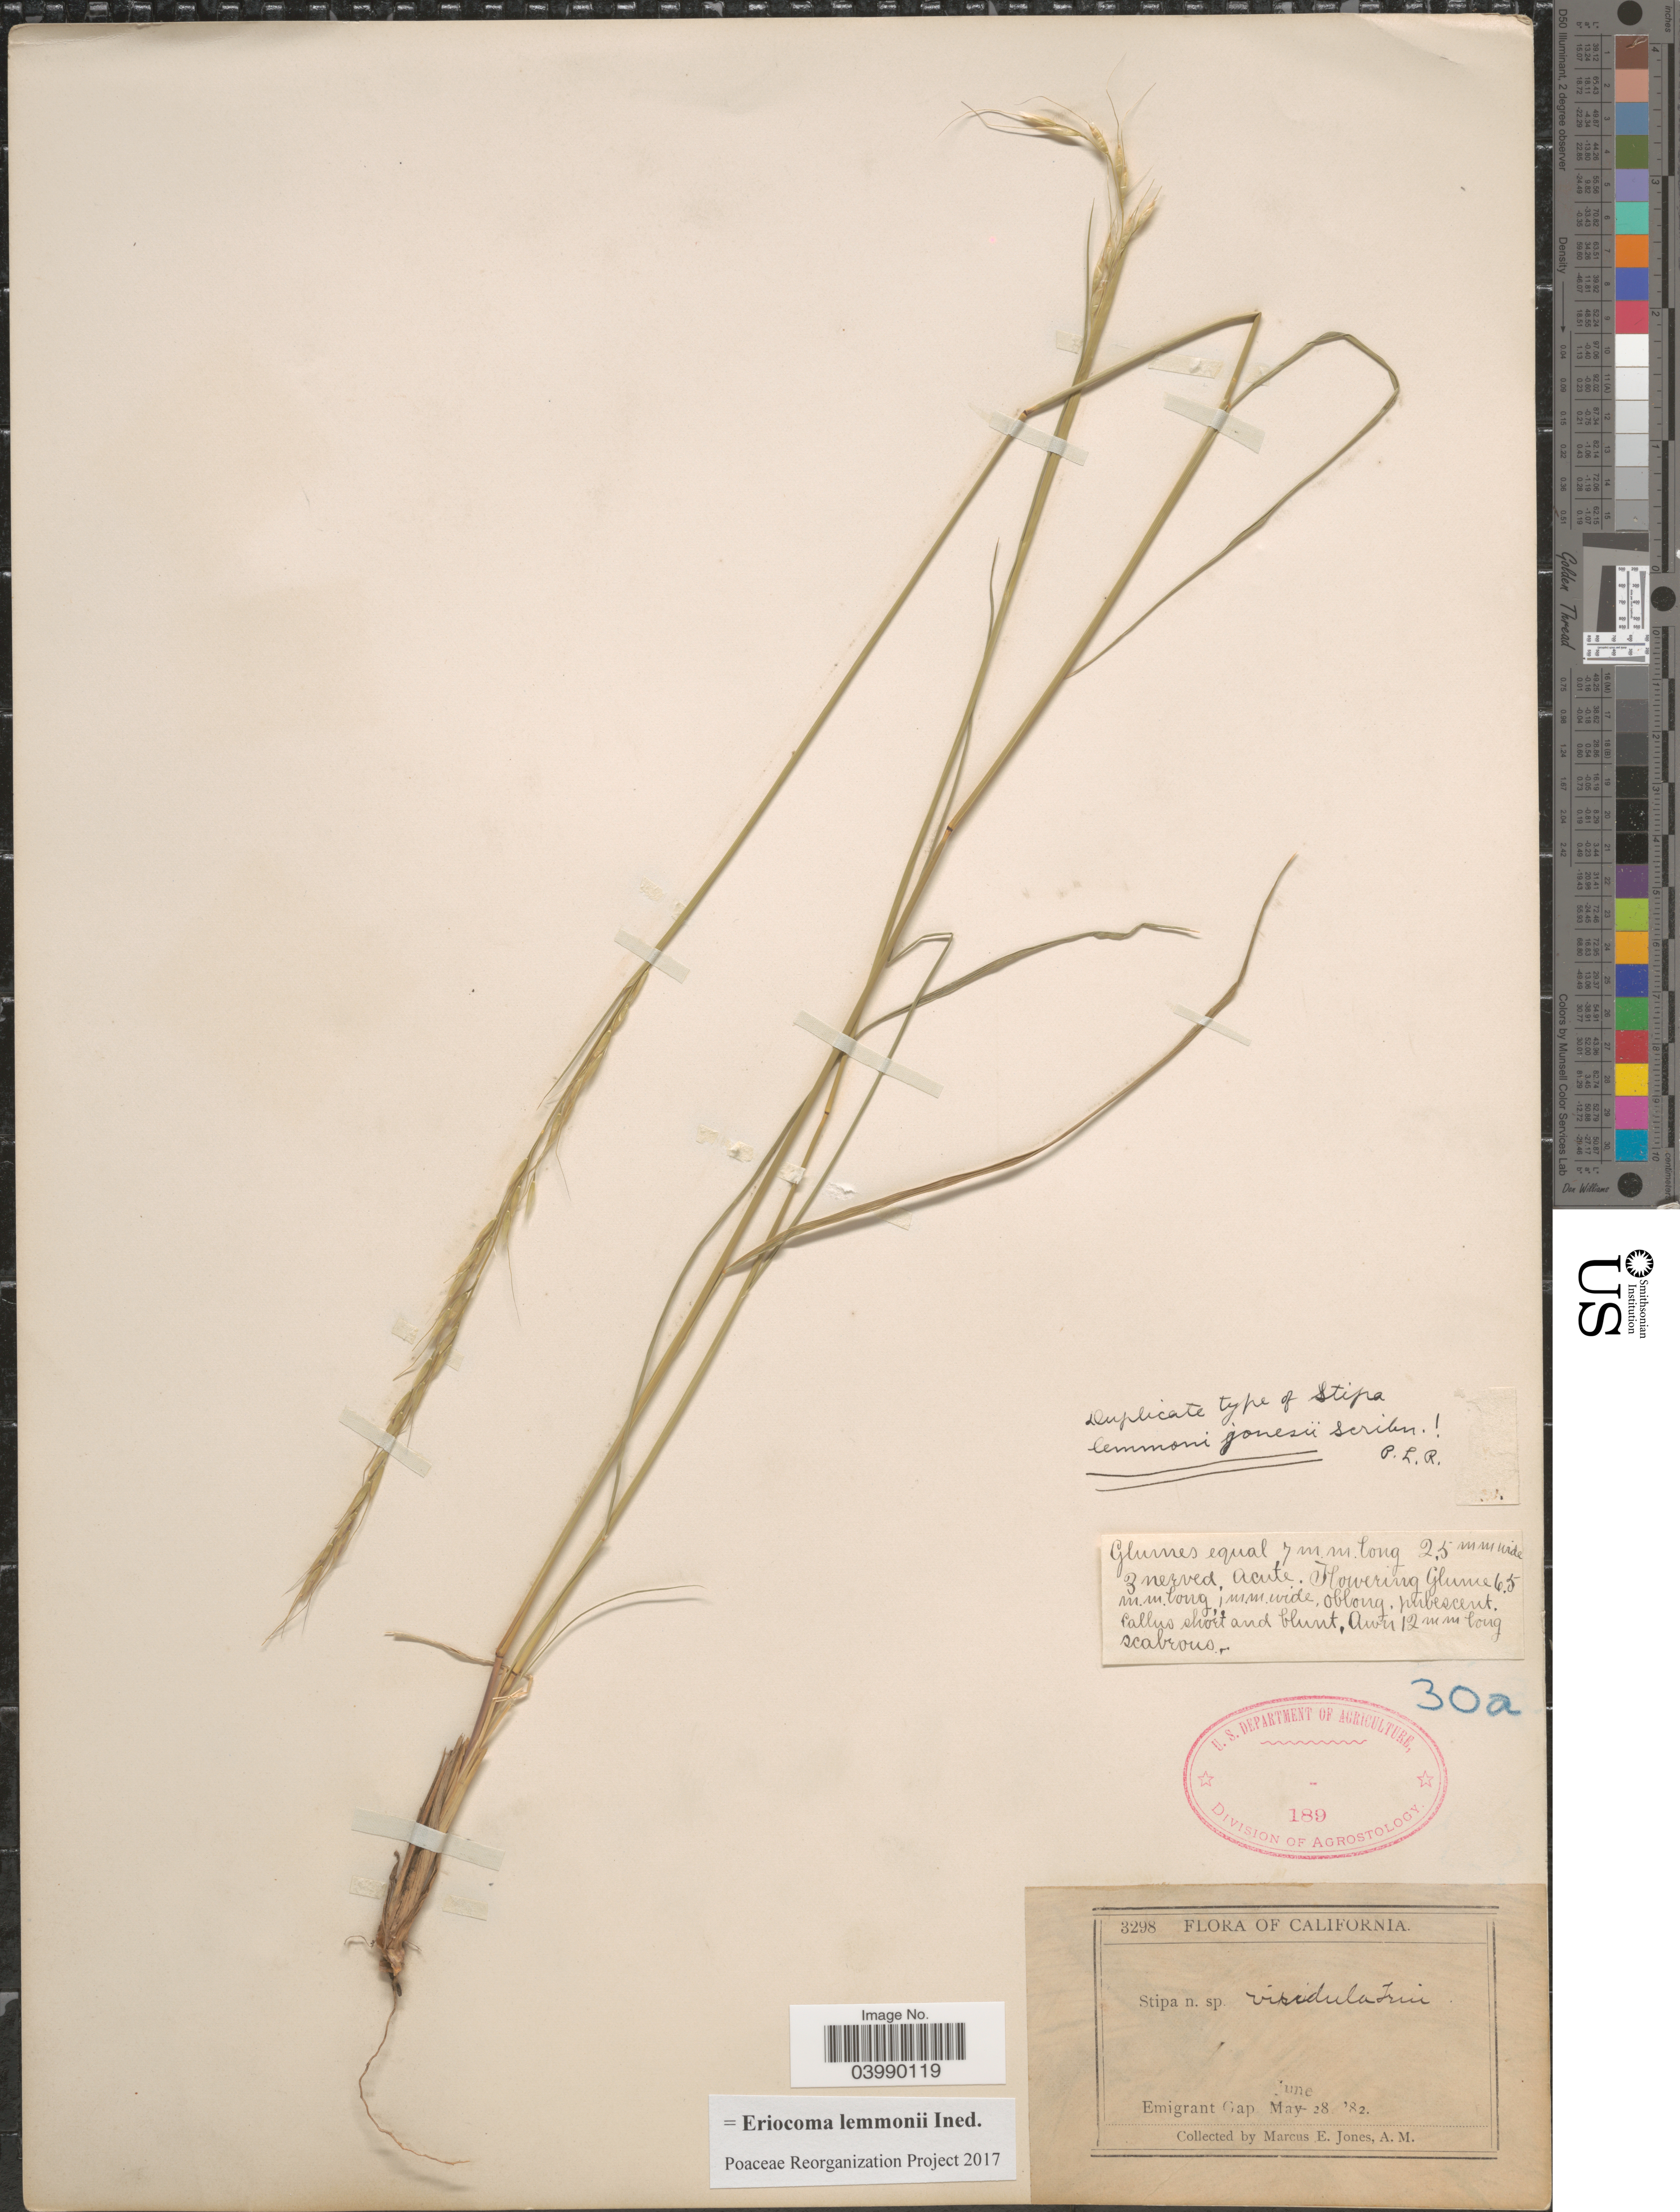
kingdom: Plantae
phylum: Tracheophyta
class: Liliopsida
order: Poales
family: Poaceae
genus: Eriocoma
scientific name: Eriocoma lemmonii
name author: (Vasey) Romasch.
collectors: M. E. Jones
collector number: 3298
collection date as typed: Transcribed d/m/y: 28/6/82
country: United States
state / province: California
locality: Emigrant Gap.